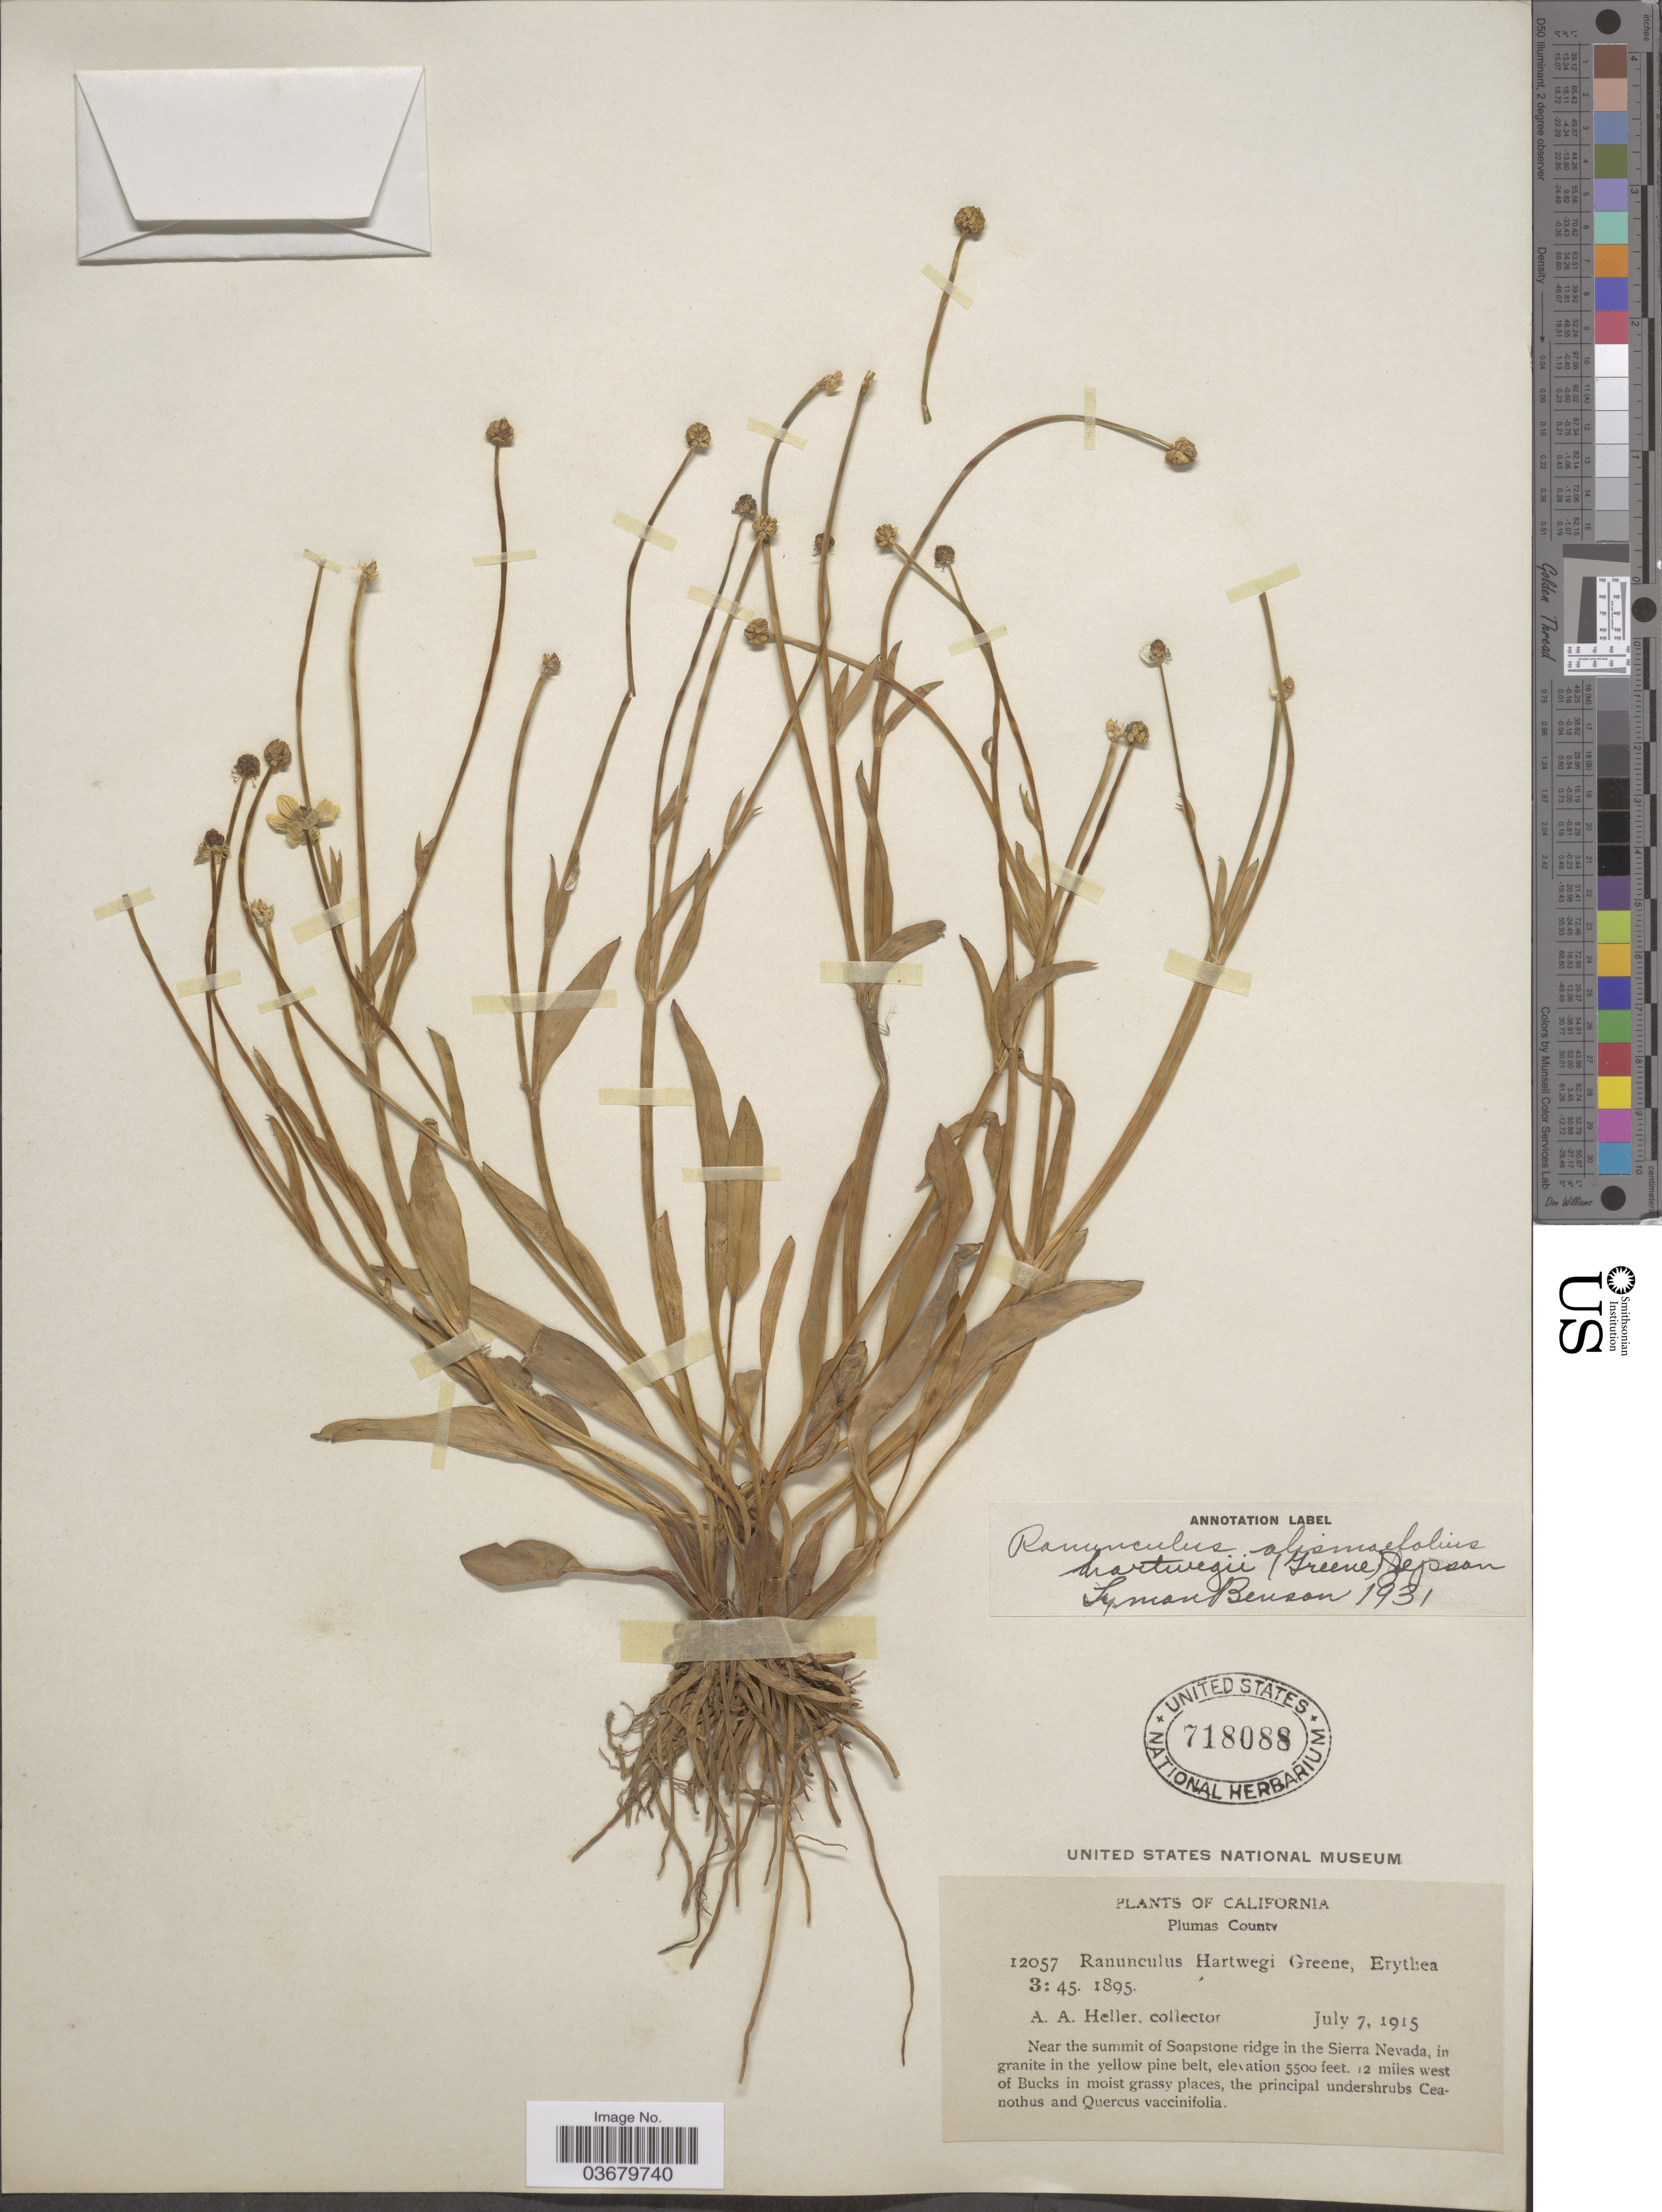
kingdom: Plantae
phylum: Tracheophyta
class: Magnoliopsida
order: Ranunculales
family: Ranunculaceae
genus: Ranunculus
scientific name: Ranunculus alismifolius var. hartwegii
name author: (Greene) Jeps.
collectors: A. A. Heller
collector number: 12057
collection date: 1915-07-07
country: United States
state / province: California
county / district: Plumas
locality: Plumas County. Near the summit of Soapstone ridge in the Sierra Nevada. 12 miles west of Bucks.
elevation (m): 1676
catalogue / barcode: US 718088